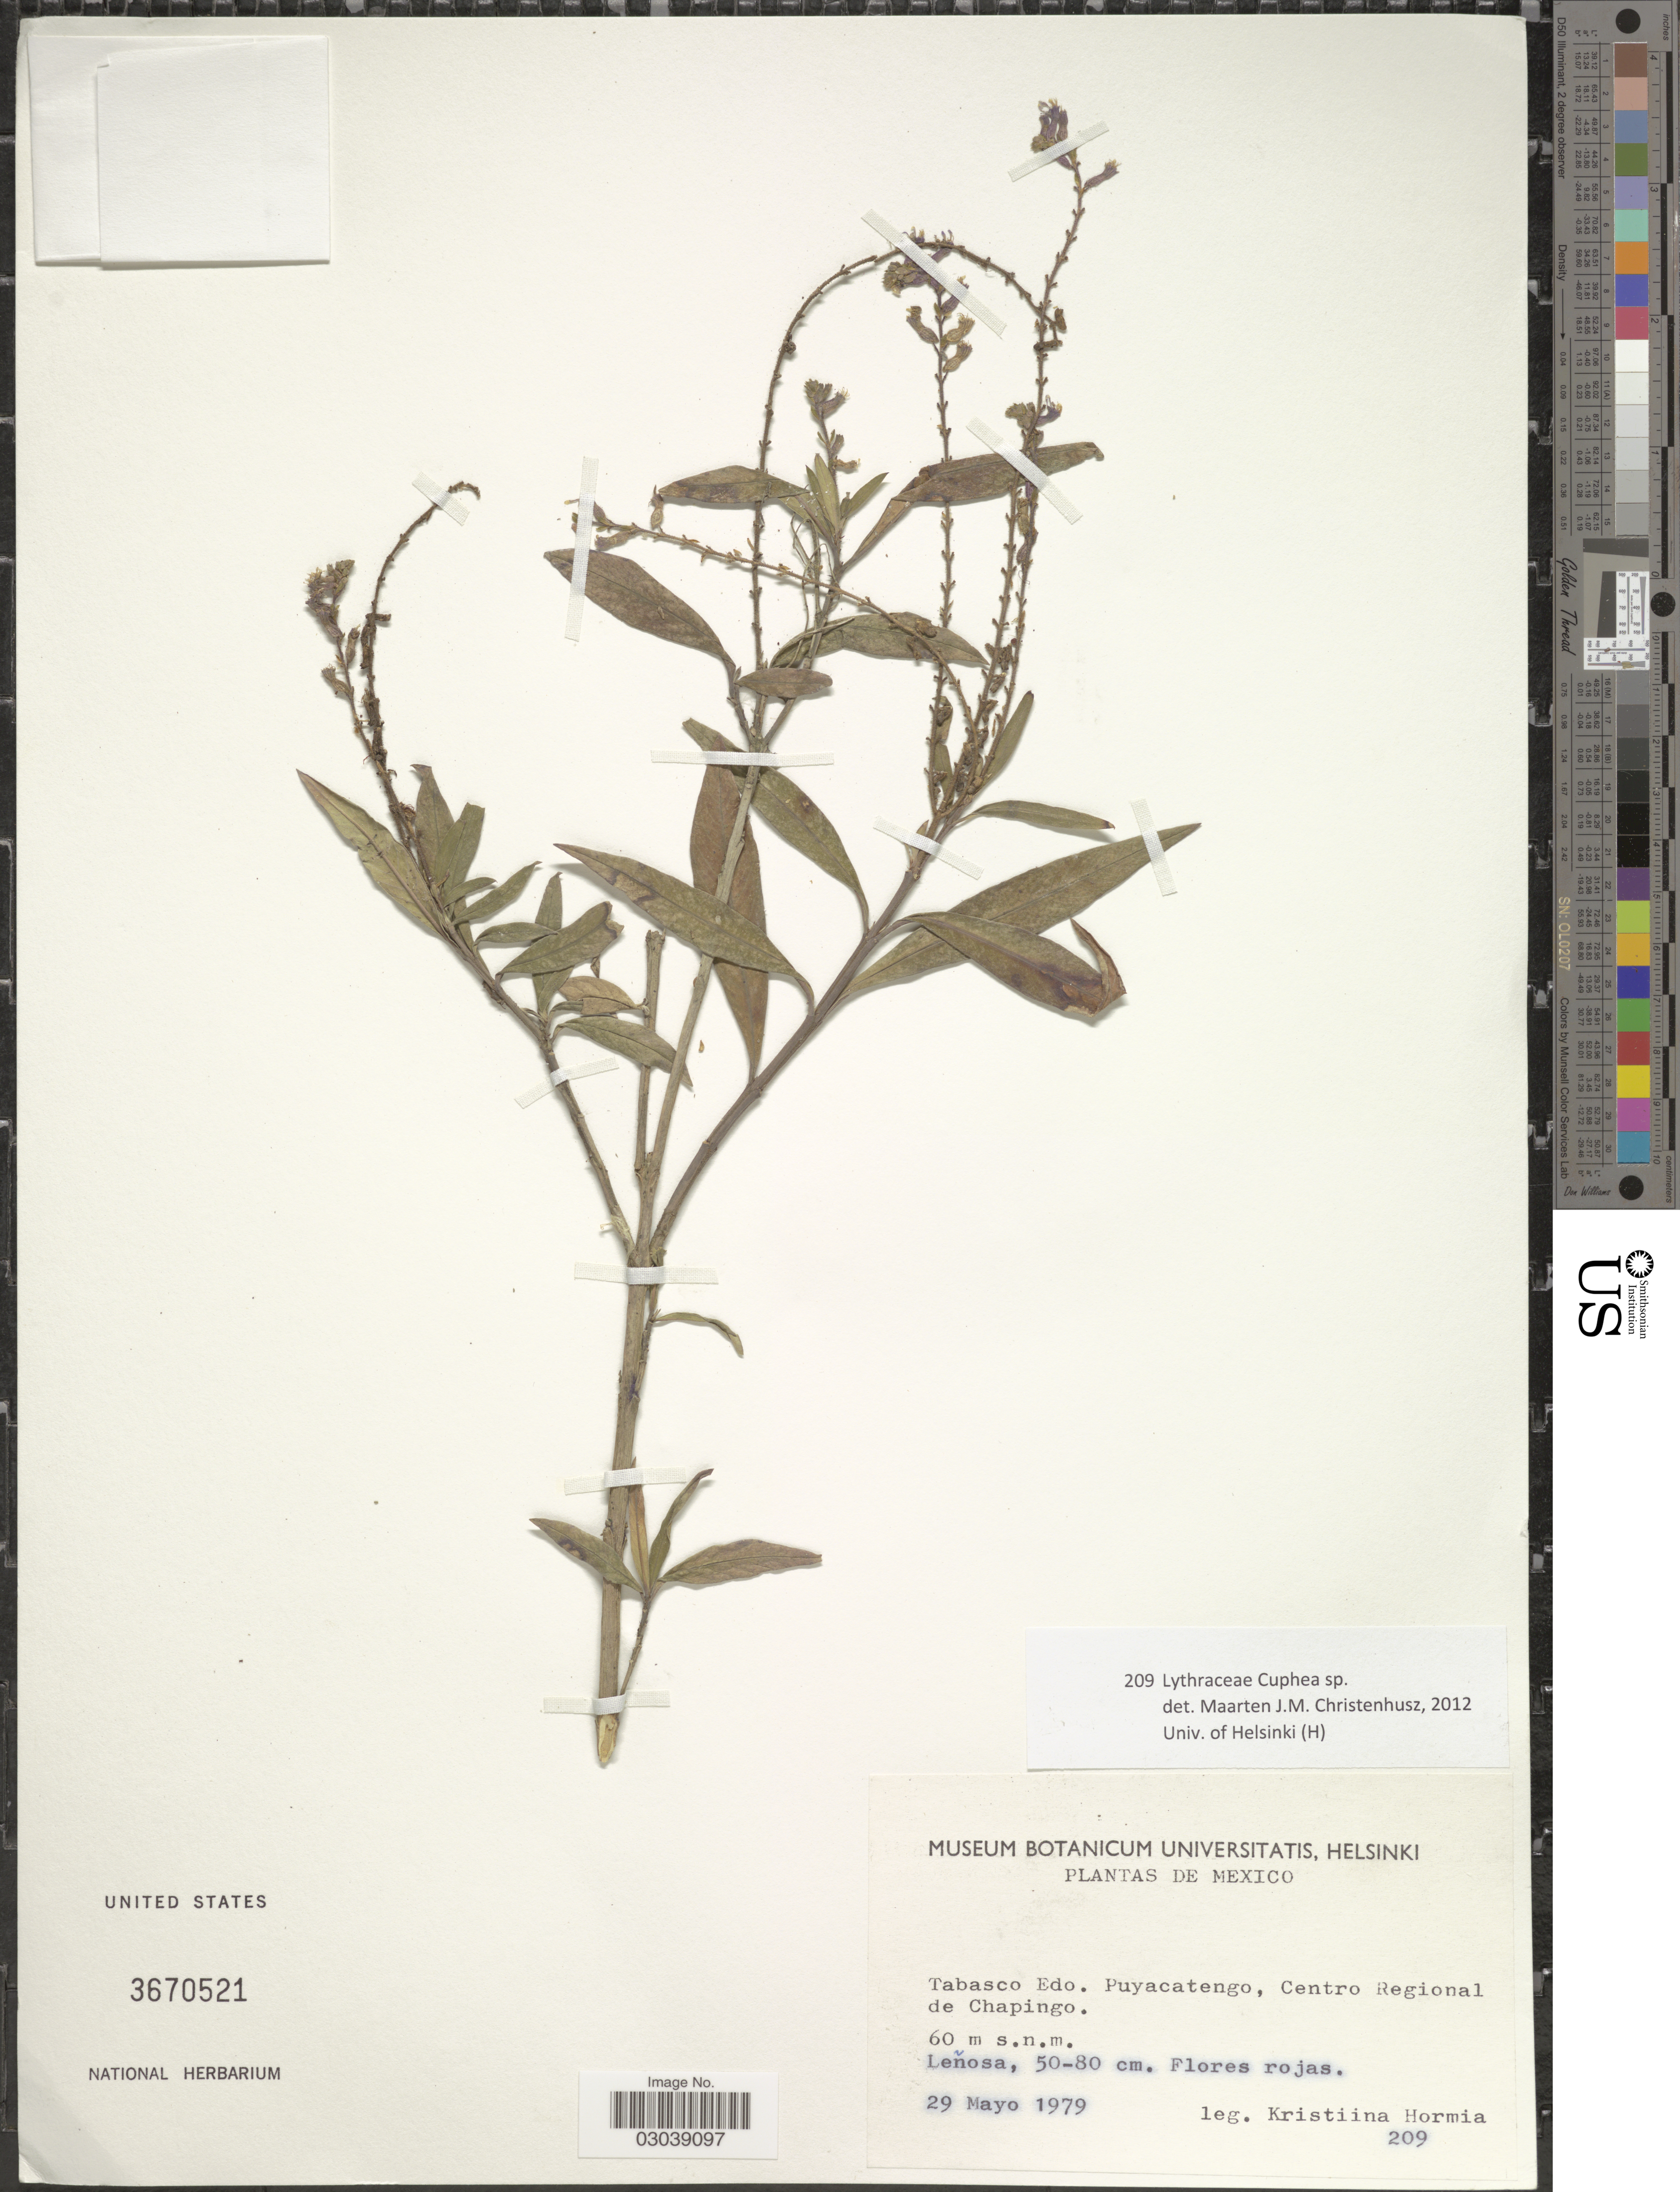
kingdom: Plantae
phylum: Tracheophyta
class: Magnoliopsida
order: Myrtales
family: Lythraceae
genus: Cuphea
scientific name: Cuphea sp.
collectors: K. Hormia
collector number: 209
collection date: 1979-05-29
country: Mexico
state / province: Tabasco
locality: Edo. Puyacatengo, Centro Regional de Chapingo.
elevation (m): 60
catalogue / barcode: US 3670521